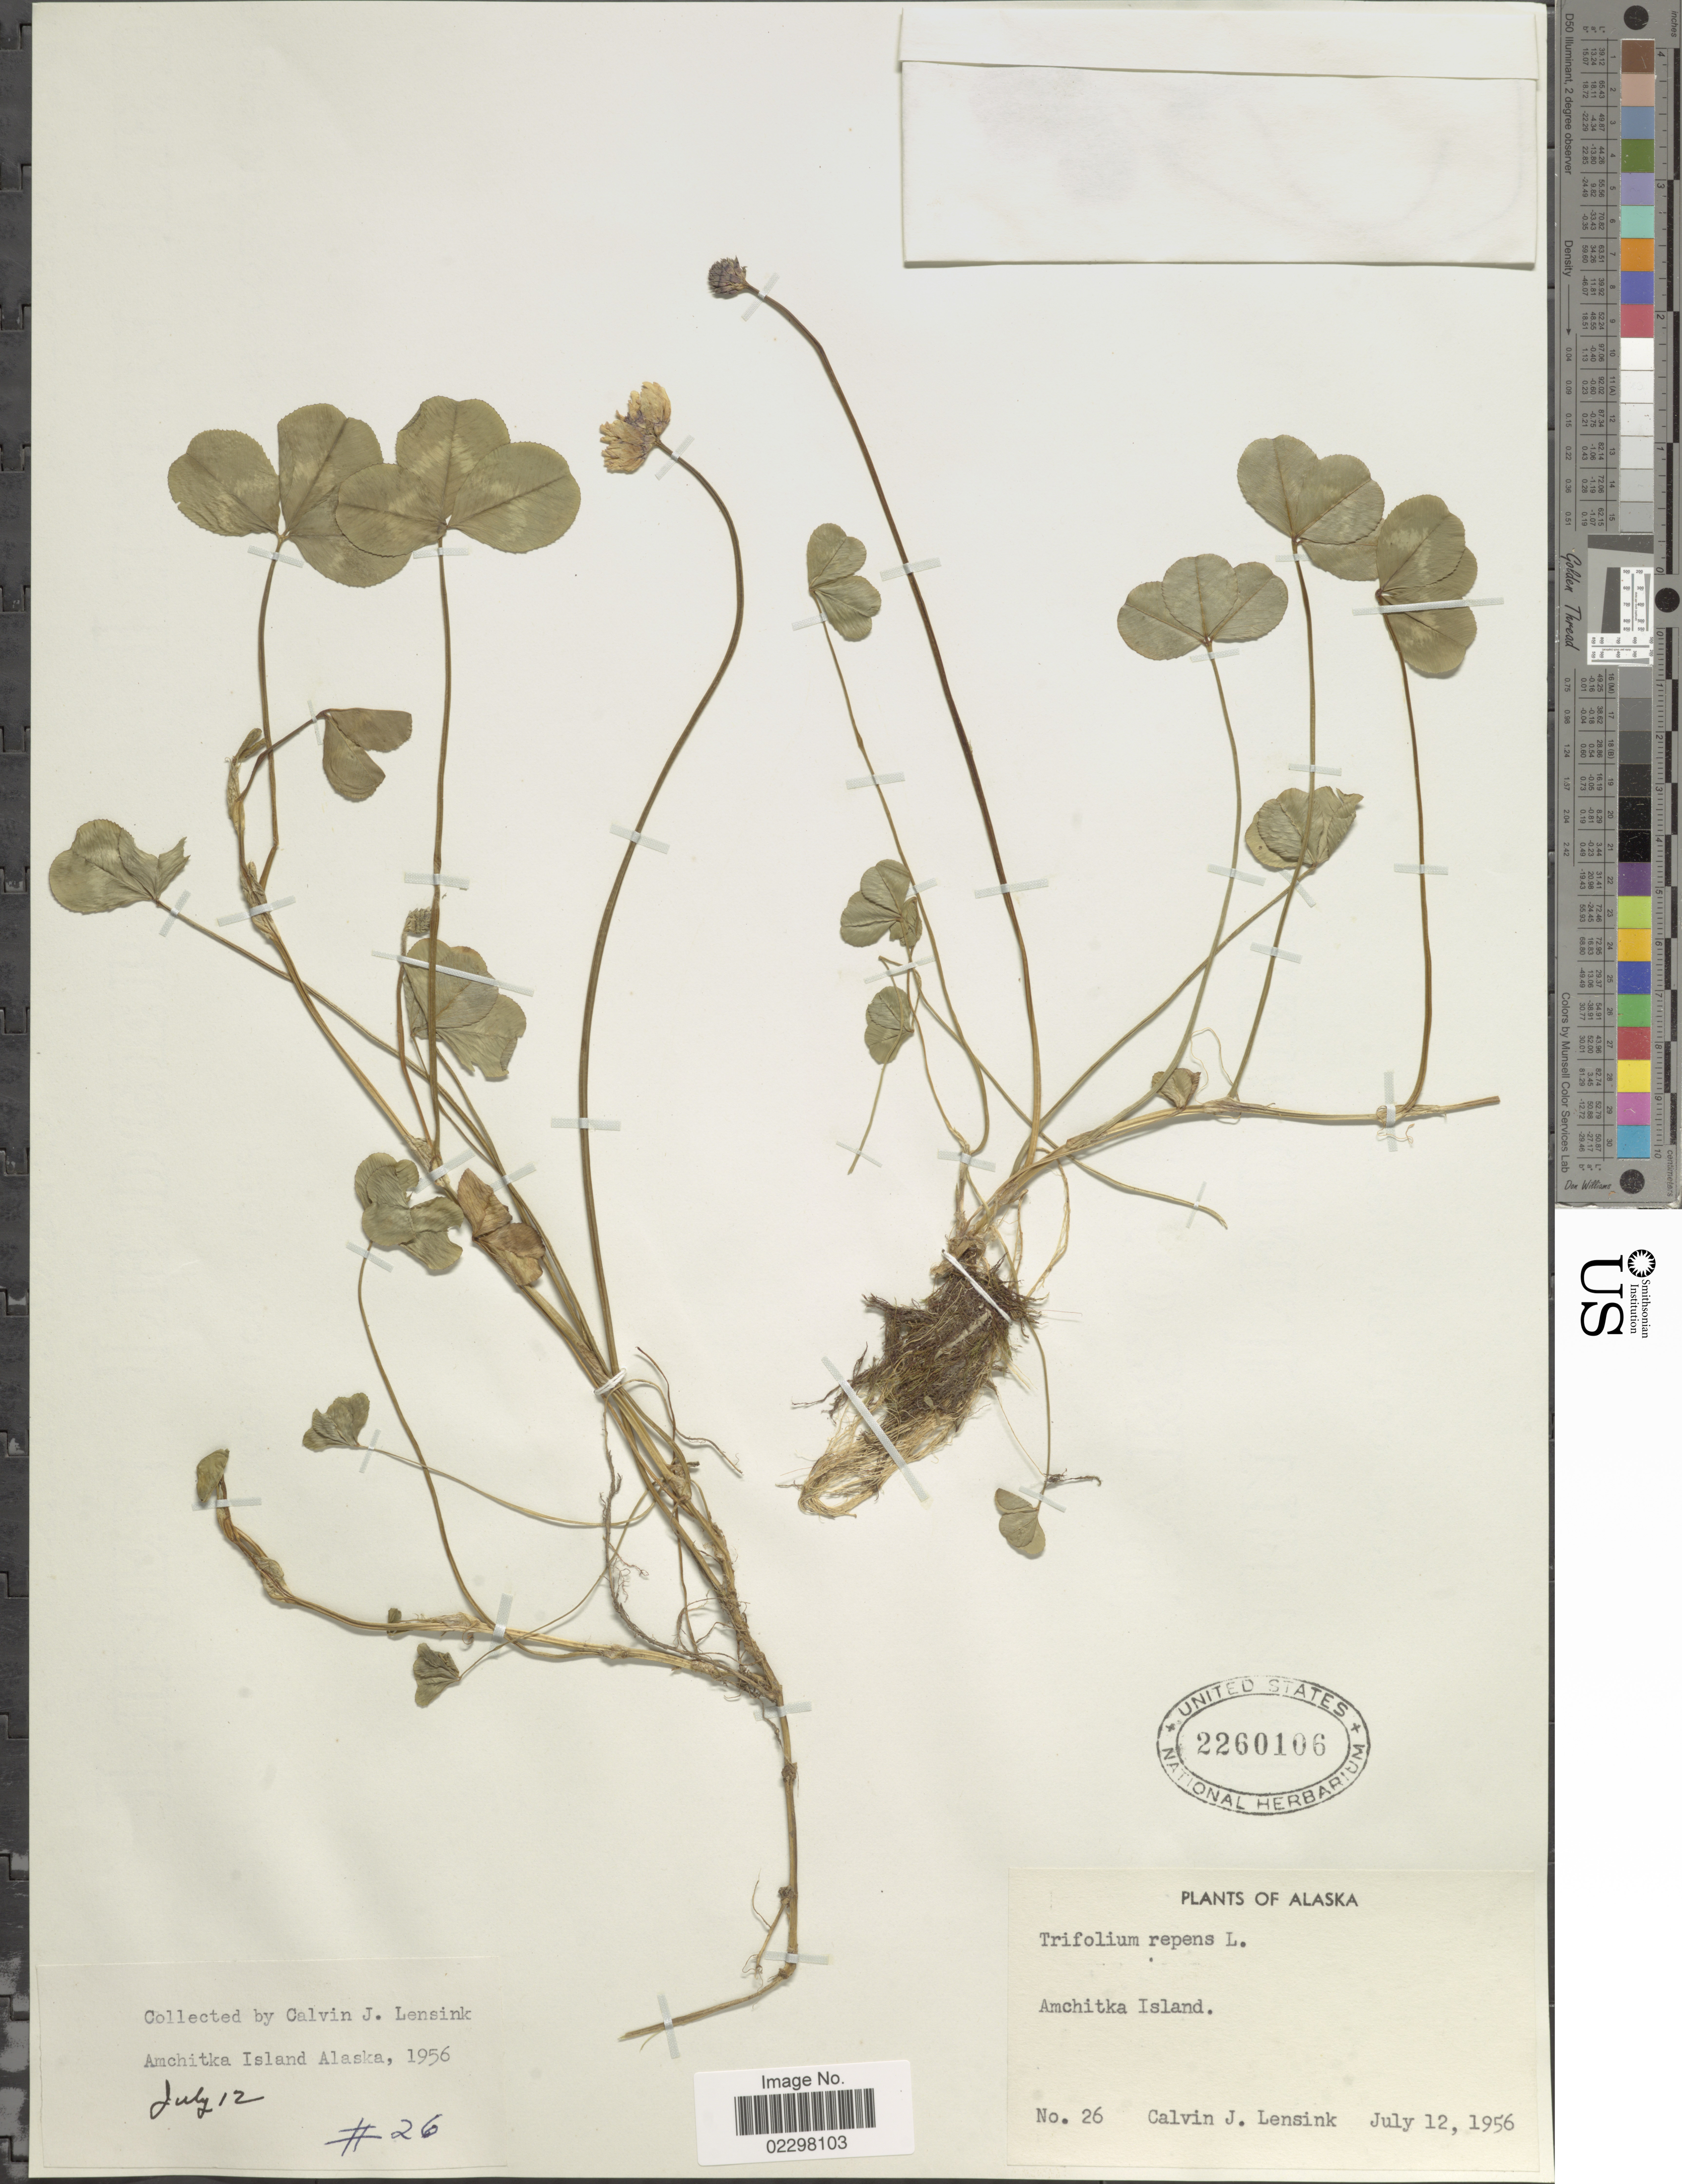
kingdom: Plantae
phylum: Tracheophyta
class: Magnoliopsida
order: Fabales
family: Fabaceae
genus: Trifolium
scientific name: Trifolium repens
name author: L.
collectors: C. Lensink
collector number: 26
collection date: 1956-07-12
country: United States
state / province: Alaska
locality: Amchitka Island.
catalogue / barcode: US 2260106